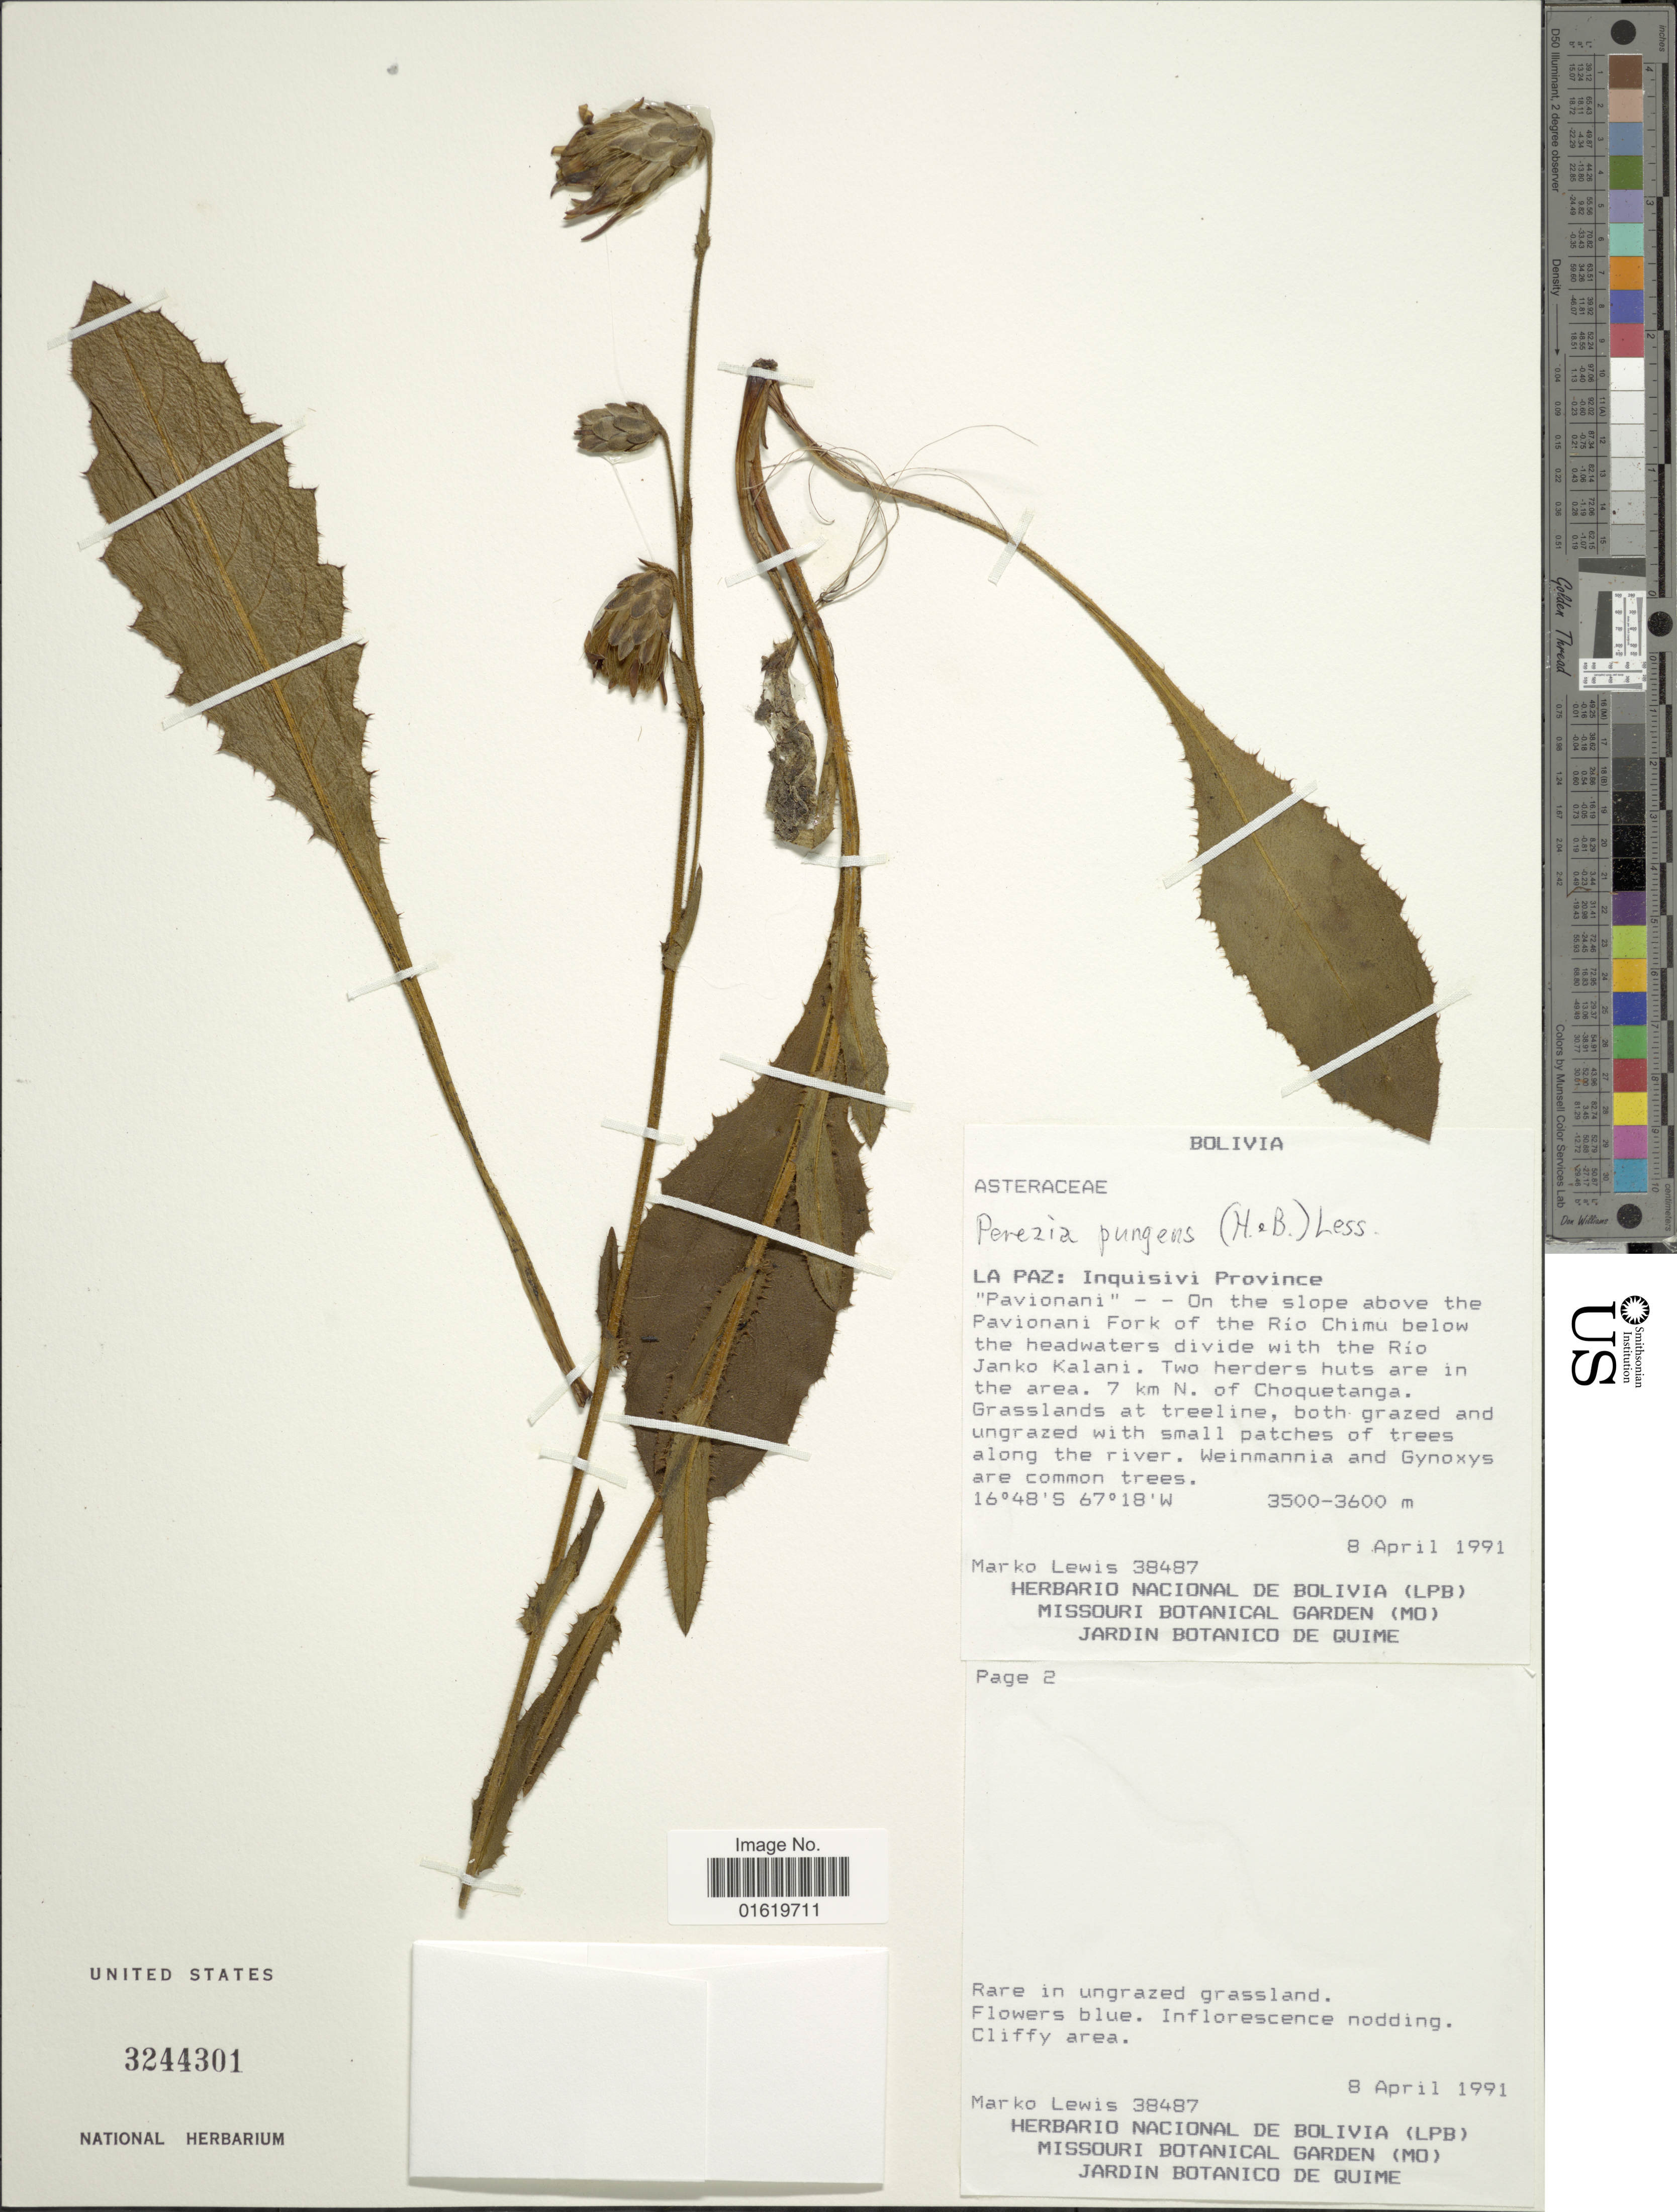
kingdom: Plantae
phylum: Tracheophyta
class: Magnoliopsida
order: Asterales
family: Asteraceae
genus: Perezia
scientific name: Perezia pungens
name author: (Humb. & Bonpl.) Less.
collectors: M. A. Lewis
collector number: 38487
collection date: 1991-04-08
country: Bolivia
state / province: La Paz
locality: La Paz: Inquisivi Province. "Pavionani"- On the slope above the Pacionani Fork of the Rio Chimu below the headwaters divide with the Rio Janko Kalani. Two herders huts are in the area. 7 km N. of Choquetanga.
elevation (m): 3500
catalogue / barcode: US 3244301